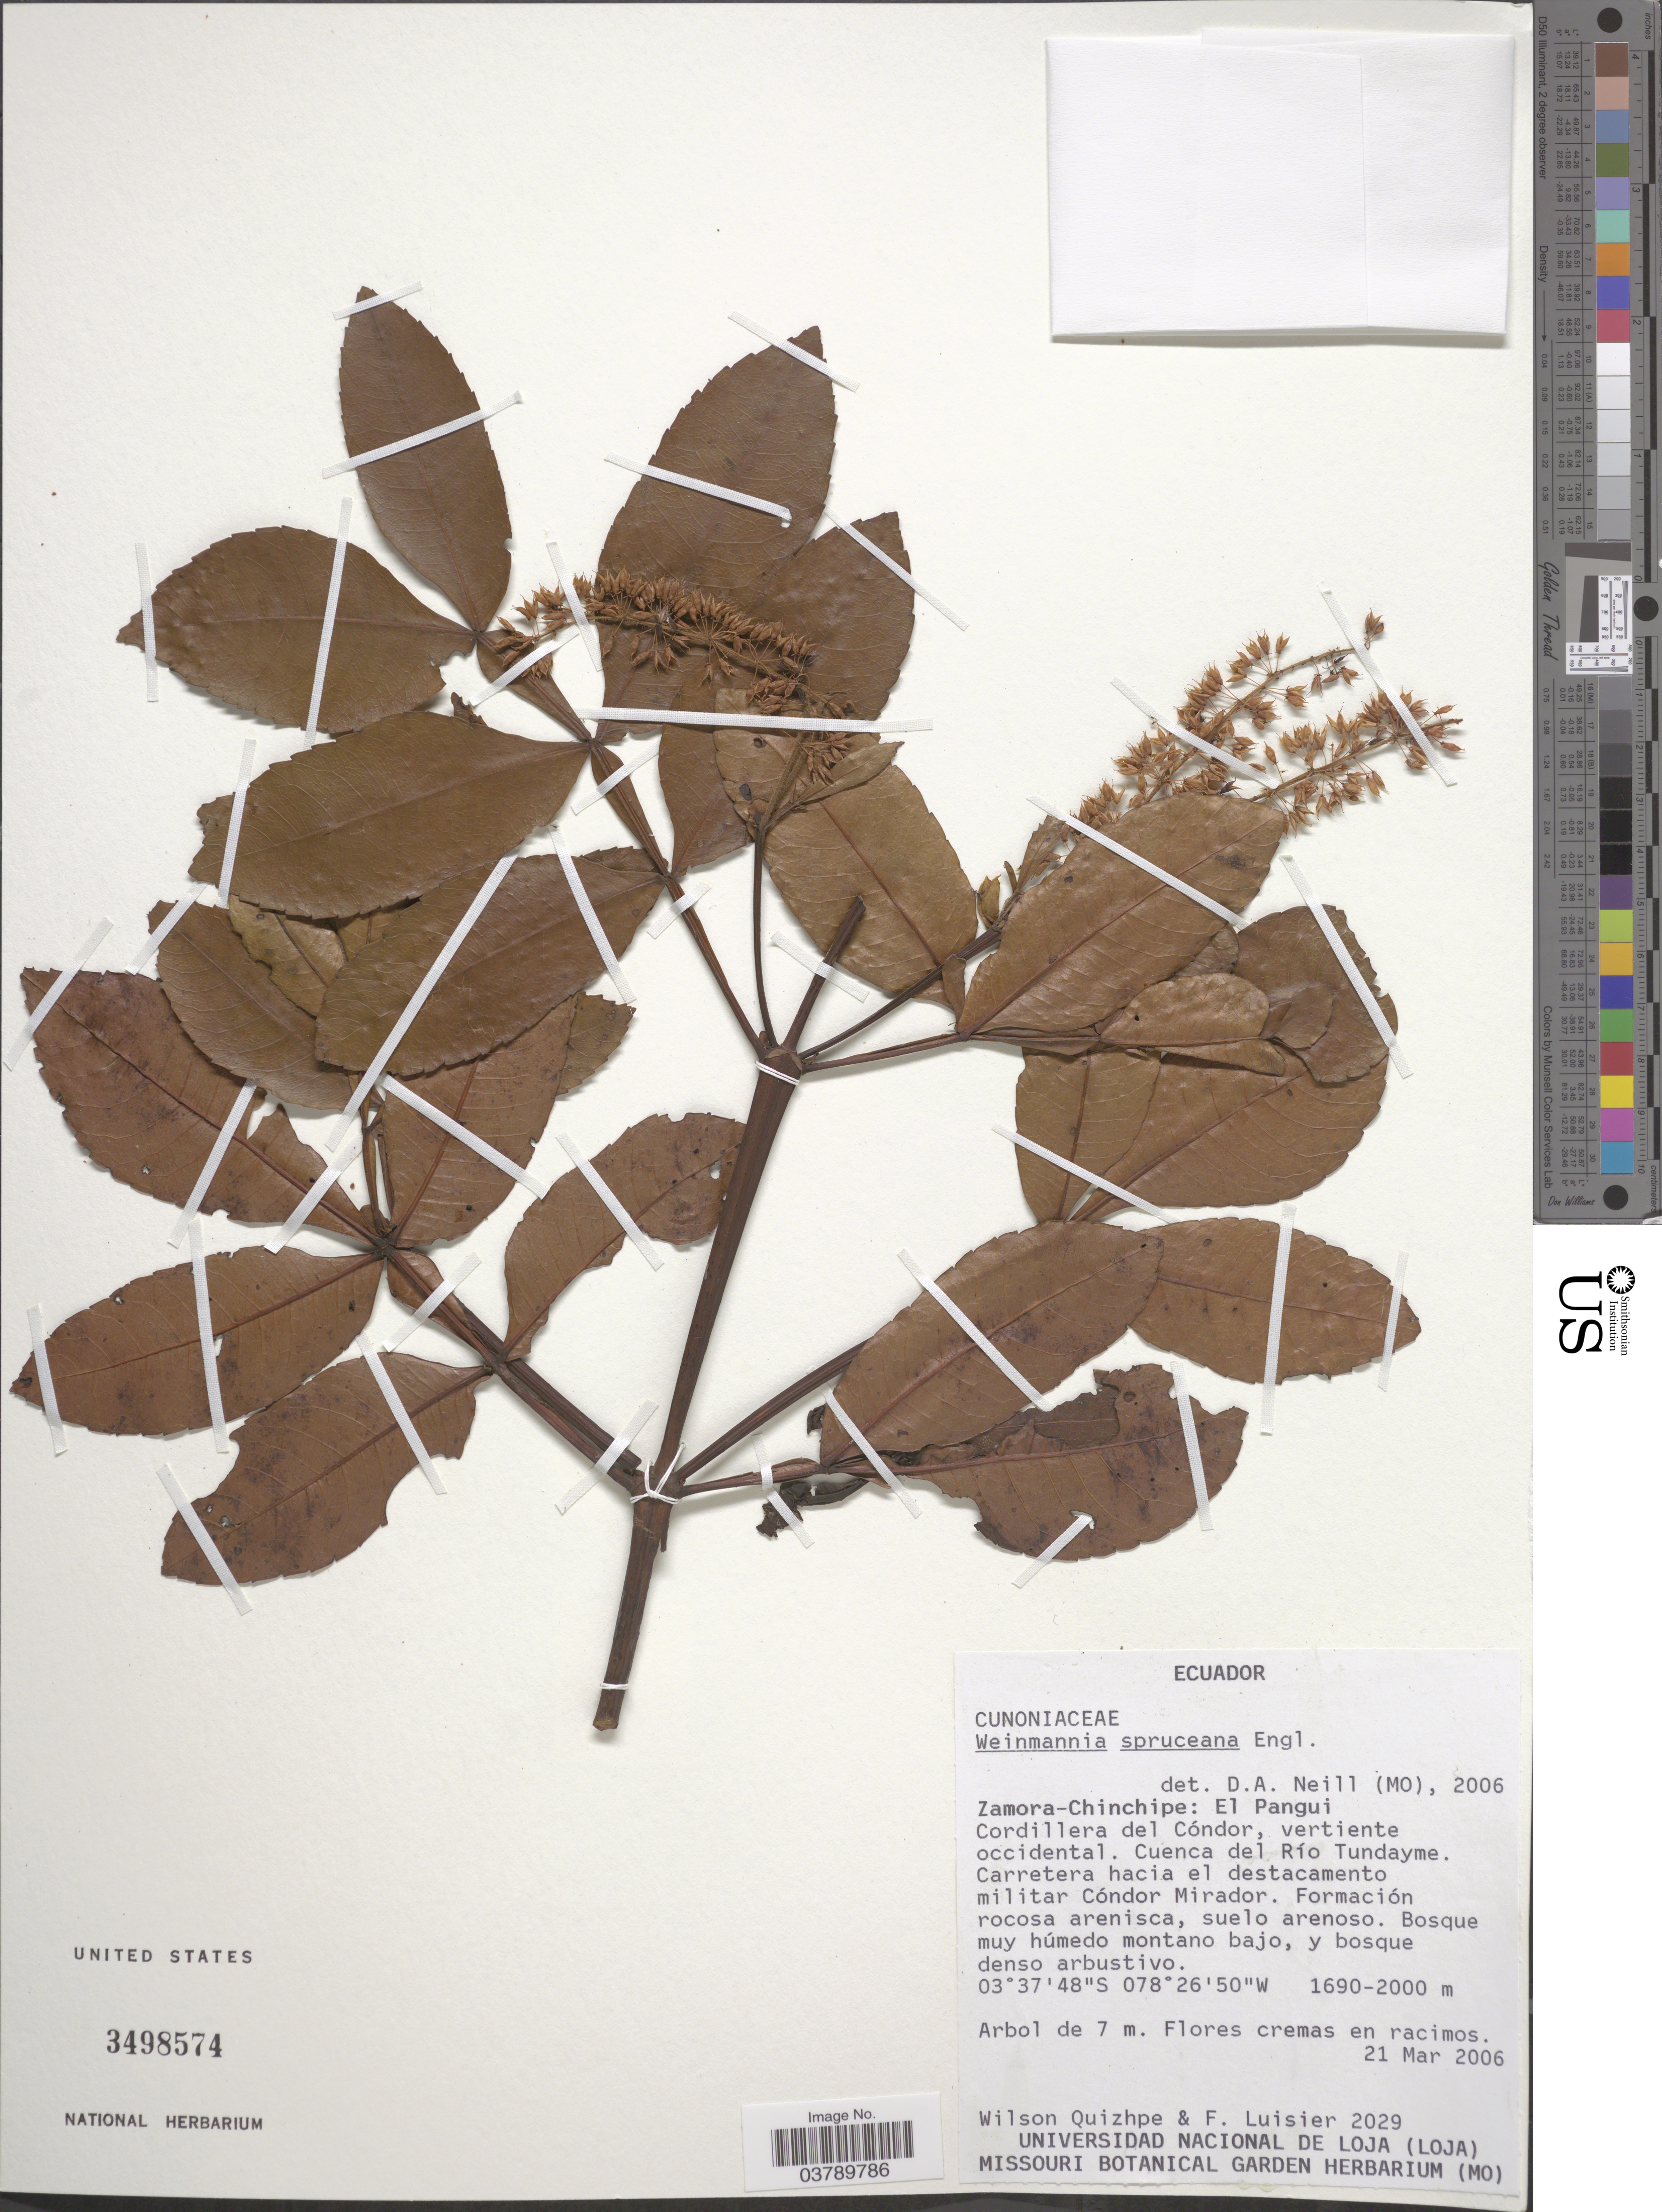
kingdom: Plantae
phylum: Tracheophyta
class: Magnoliopsida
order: Oxalidales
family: Cunoniaceae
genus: Weinmannia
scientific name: Weinmannia spruceana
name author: Engl.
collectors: W. Quizhpe & F. Luisier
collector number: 2029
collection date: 2006-03-21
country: Ecuador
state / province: Zamora-Chinchipe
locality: El Pangui. Cordillera del Cóndor, vertiente occidental. Cuenca del Río Tundayme. Carretera hacia el destacamento militar Cóndor Mirador.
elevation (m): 1690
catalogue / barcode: US 3498574